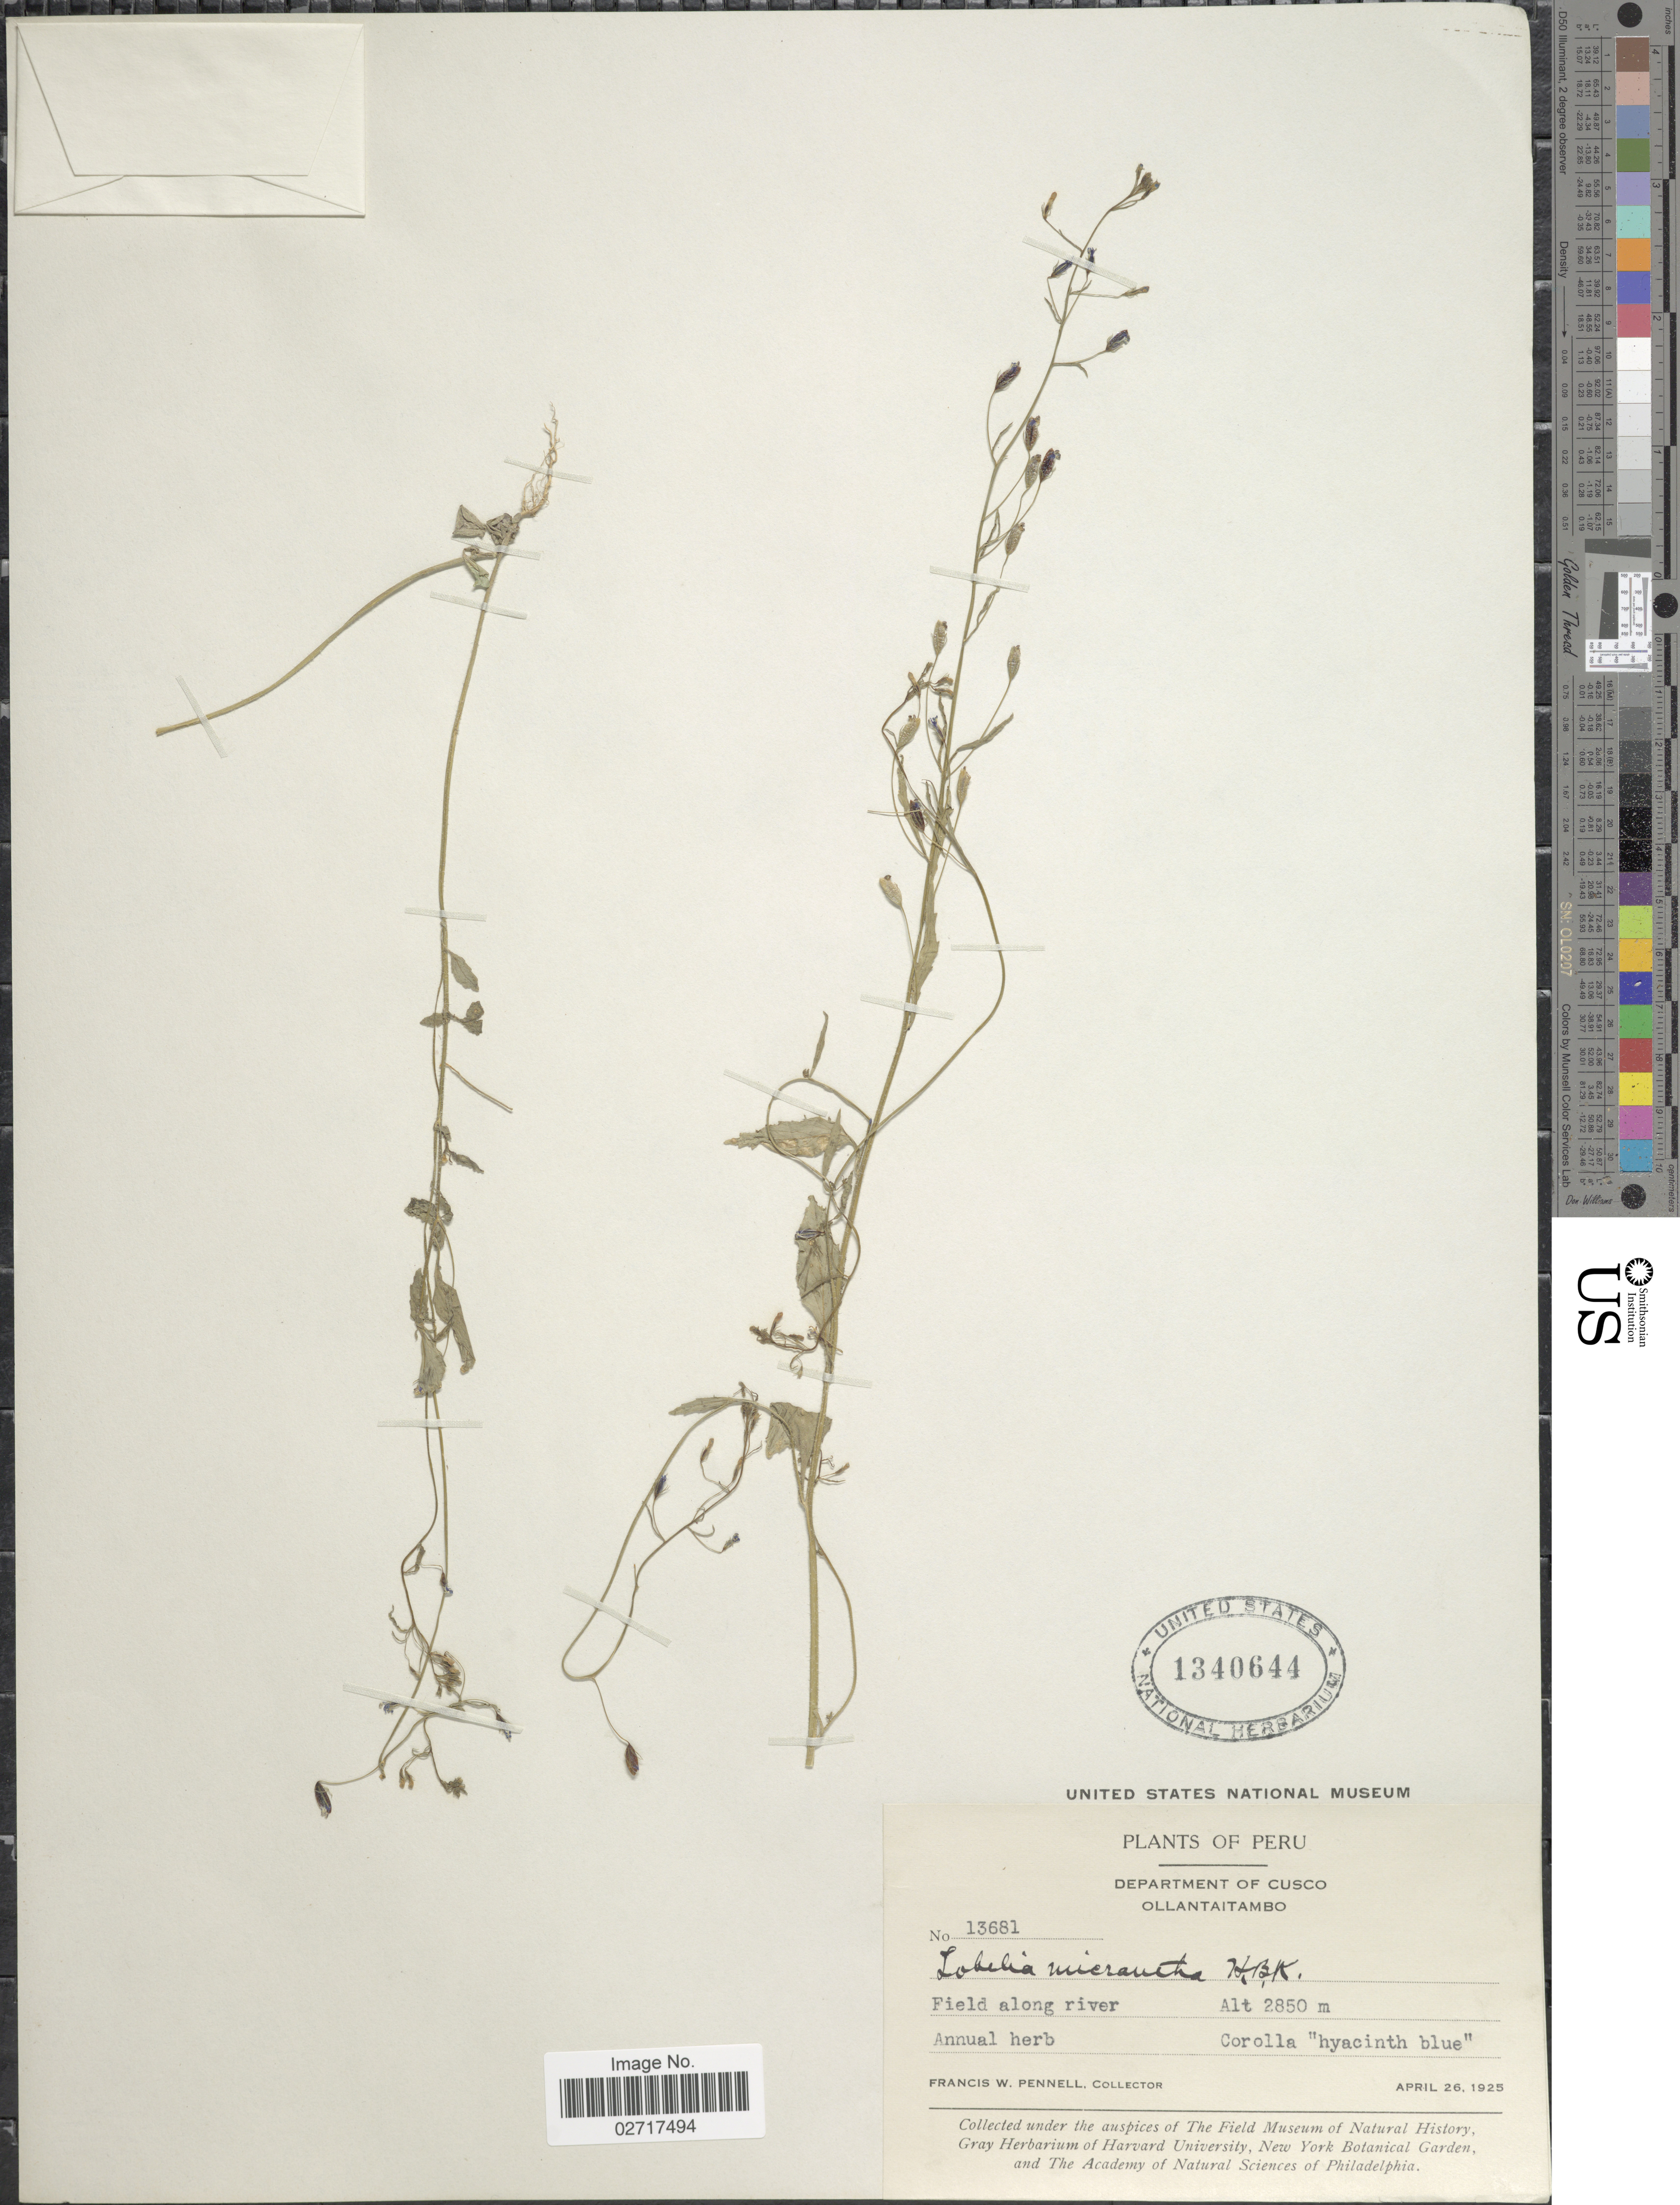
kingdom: Plantae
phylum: Tracheophyta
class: Magnoliopsida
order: Asterales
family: Campanulaceae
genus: Diastatea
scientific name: Diastatea micrantha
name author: (Kunth) McVaugh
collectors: F. W. Pennell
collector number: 13681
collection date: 1925-04-26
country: Peru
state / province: Cusco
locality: Department of Cusco. Ollantaitambo. Field along river.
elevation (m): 2850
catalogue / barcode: US 1340644